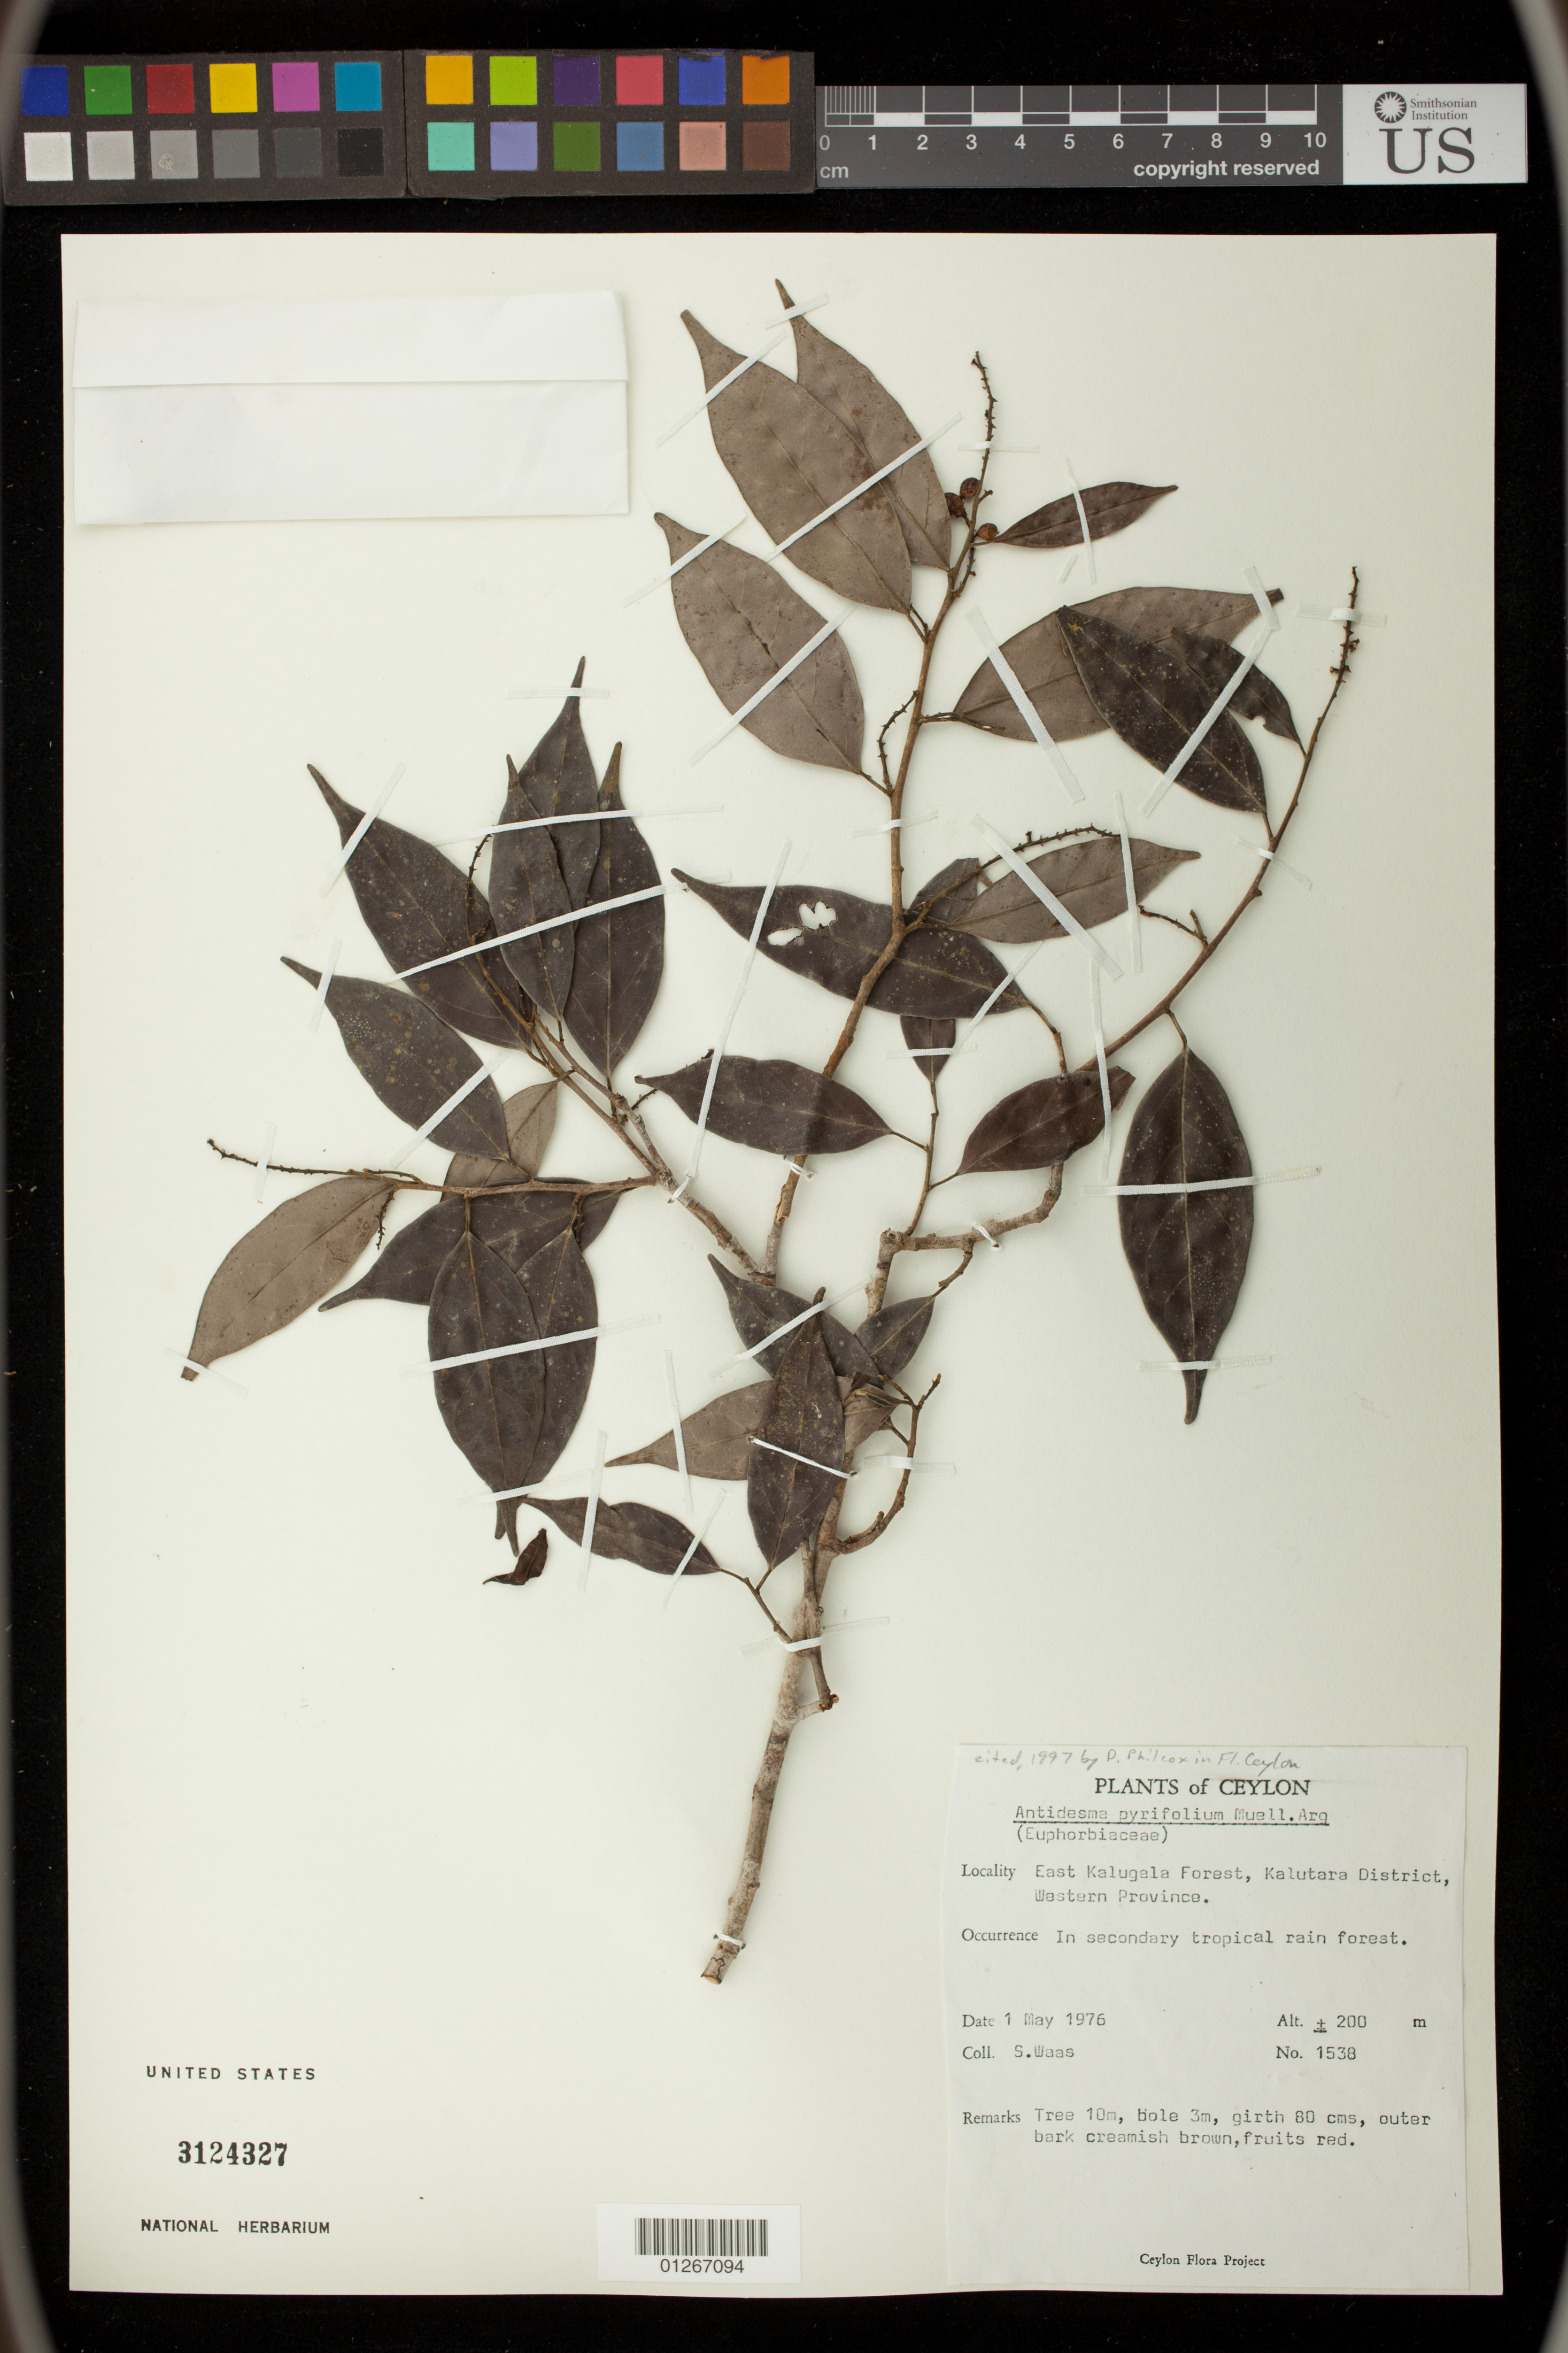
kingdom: Plantae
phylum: Tracheophyta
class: Magnoliopsida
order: Malpighiales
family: Phyllanthaceae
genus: Antidesma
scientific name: Antidesma pyrifolium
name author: Müll. Arg.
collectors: S. Waas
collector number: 1538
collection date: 1976-05-01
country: Sri Lanka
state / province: Western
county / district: Kalutara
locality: East Kalugala Forest, Kalutara District, Western Province.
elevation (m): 200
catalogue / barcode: US 3124327